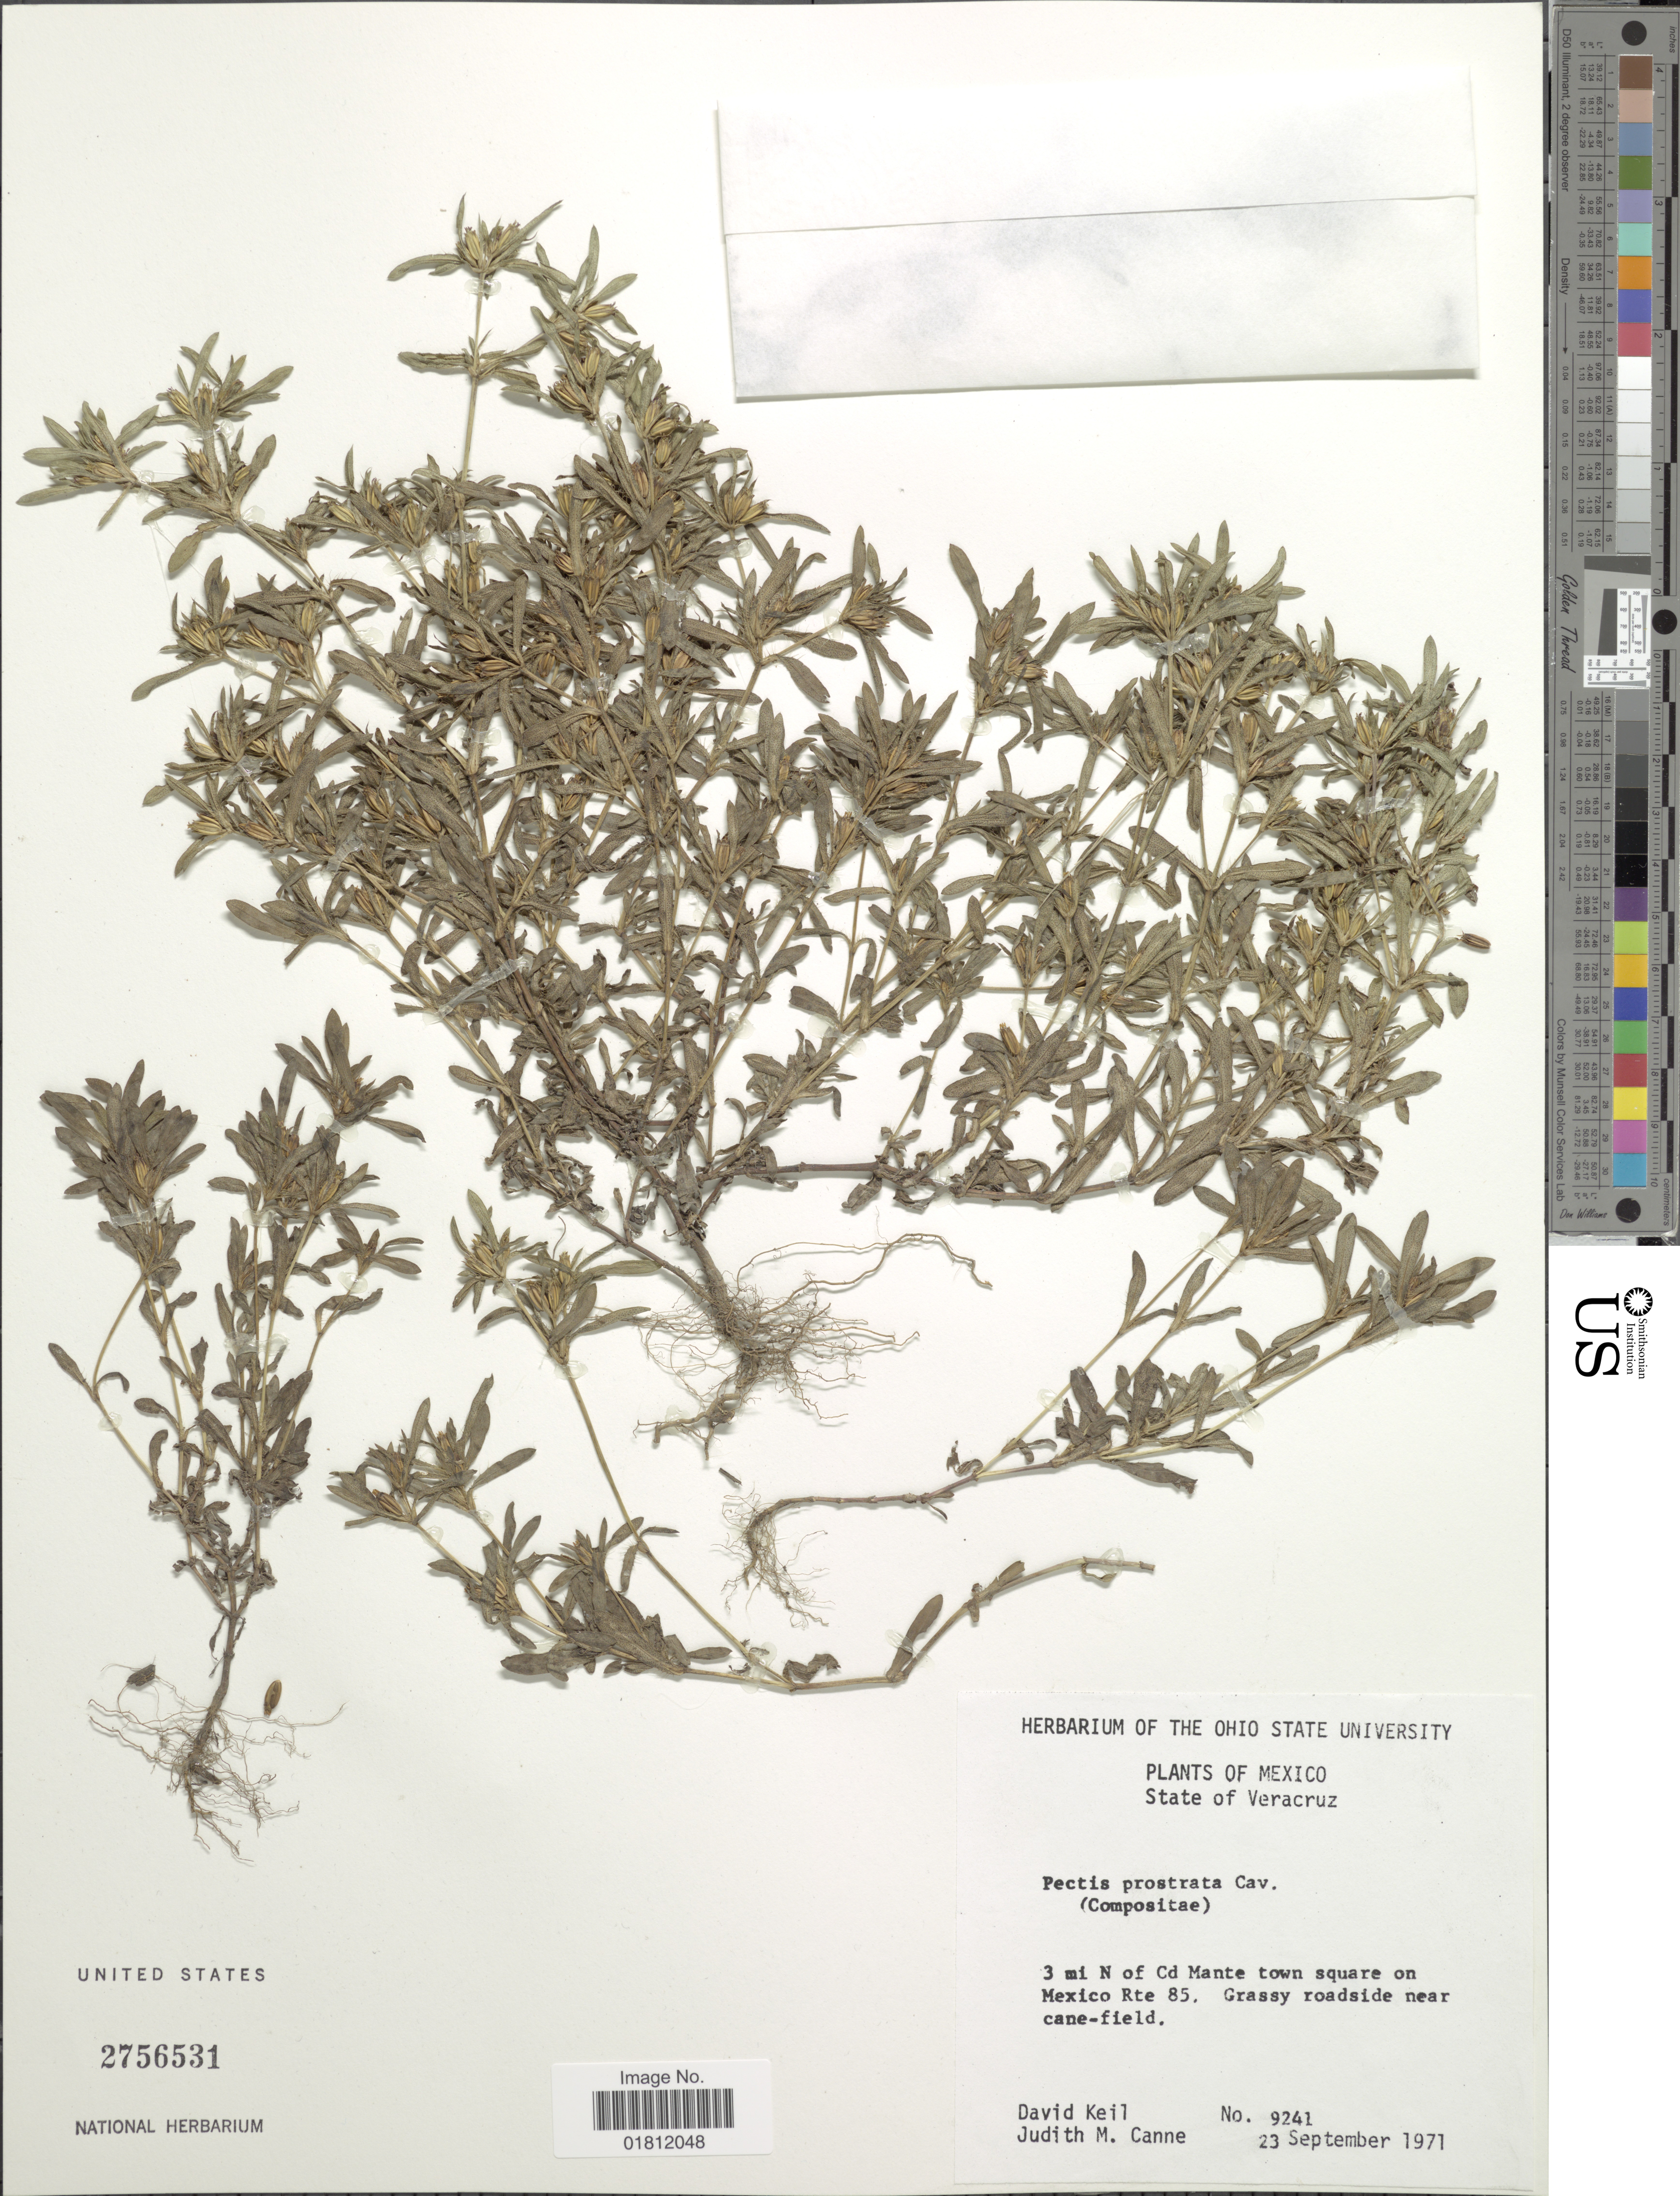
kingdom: Plantae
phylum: Tracheophyta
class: Magnoliopsida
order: Asterales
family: Asteraceae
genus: Pectis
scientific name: Pectis prostrata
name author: Cav.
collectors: D. J. Keil & J. M. Canne-Hilliker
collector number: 9241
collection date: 1971-09-23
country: Mexico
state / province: Veracruz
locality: State of Veracruz, 3 mi N of Cd Mante towb square on Mexico Rte 85.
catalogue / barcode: US 2756531